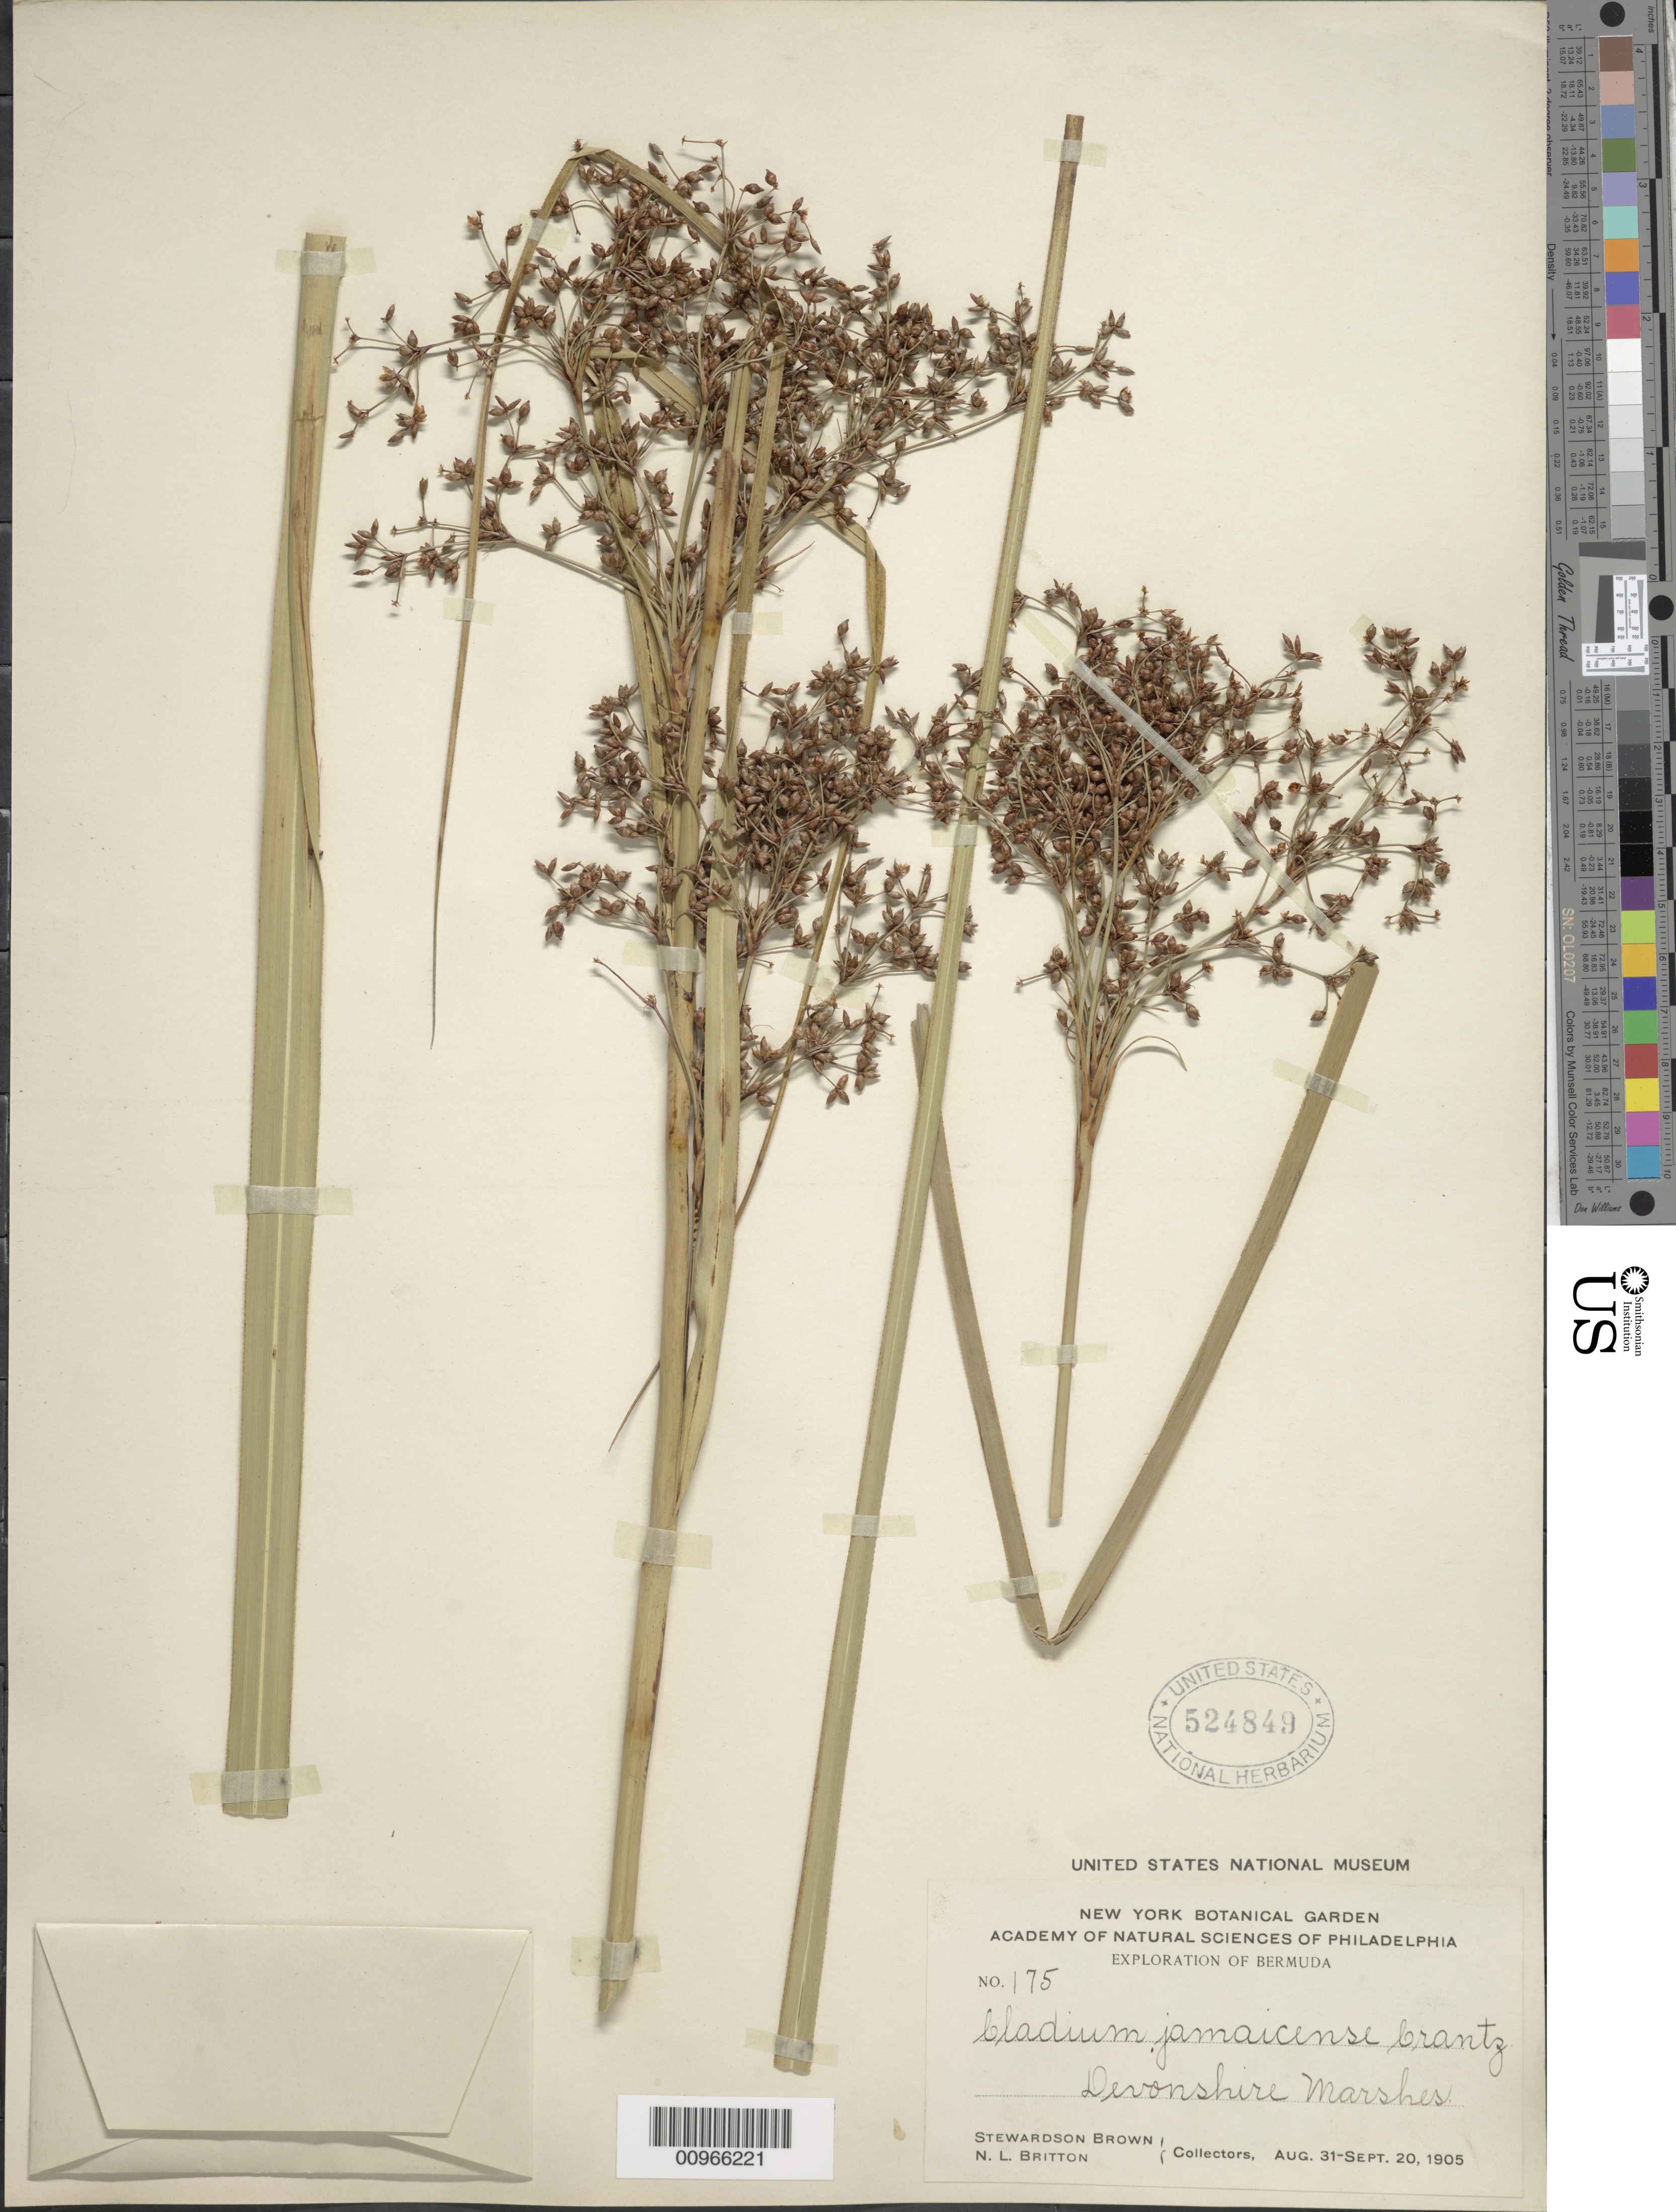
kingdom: Plantae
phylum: Tracheophyta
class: Liliopsida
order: Poales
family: Cyperaceae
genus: Cladium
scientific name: Cladium jamaicense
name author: Crantz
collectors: S. Brown & N. Britton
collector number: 175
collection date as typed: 31 Aug 1905 to 20 Sep 1905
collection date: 1905-08-31/1905-09-20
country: Bermuda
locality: Devonshire Marshes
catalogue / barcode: US 524849